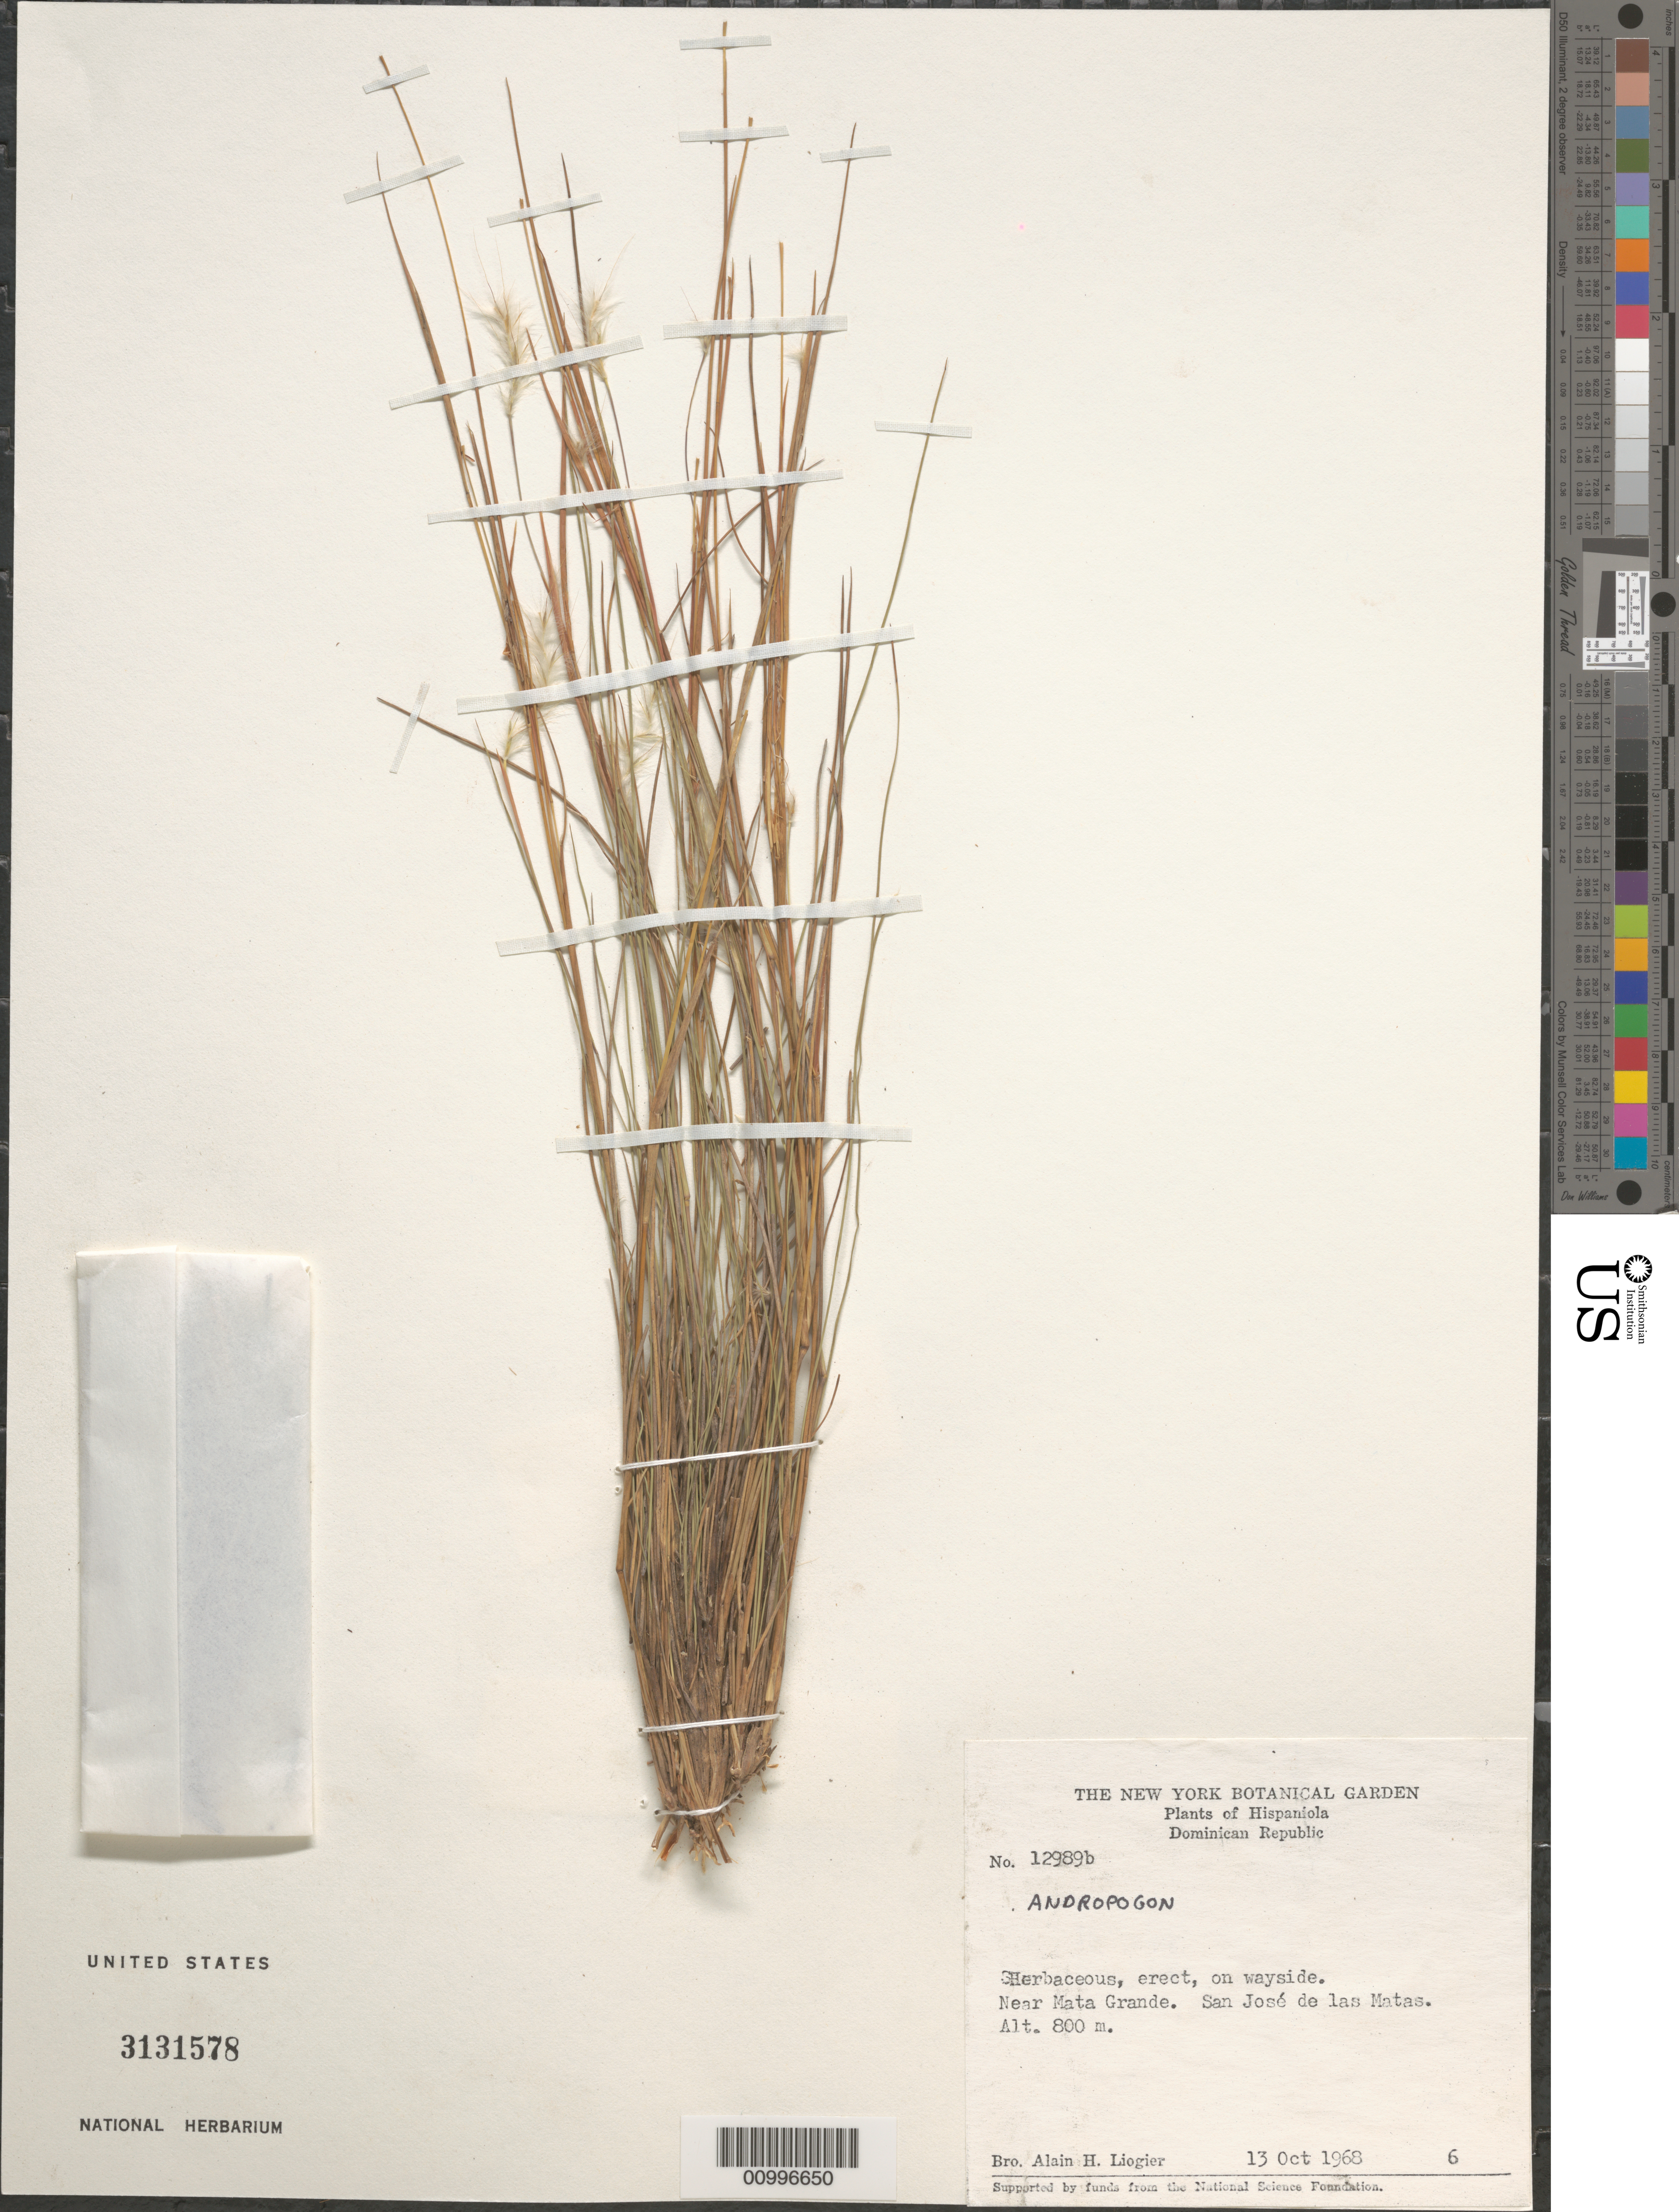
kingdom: Plantae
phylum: Tracheophyta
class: Liliopsida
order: Poales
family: Poaceae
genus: Andropogon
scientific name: Andropogon sp.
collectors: A. H. Liogier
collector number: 12989b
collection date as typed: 13 Oct 1968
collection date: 1968-10-13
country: Dominican Republic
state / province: Santiago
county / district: San José de las Matas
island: Hispaniola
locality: San Jose de las Matas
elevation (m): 800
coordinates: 0 N, 0 E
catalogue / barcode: US 3131578